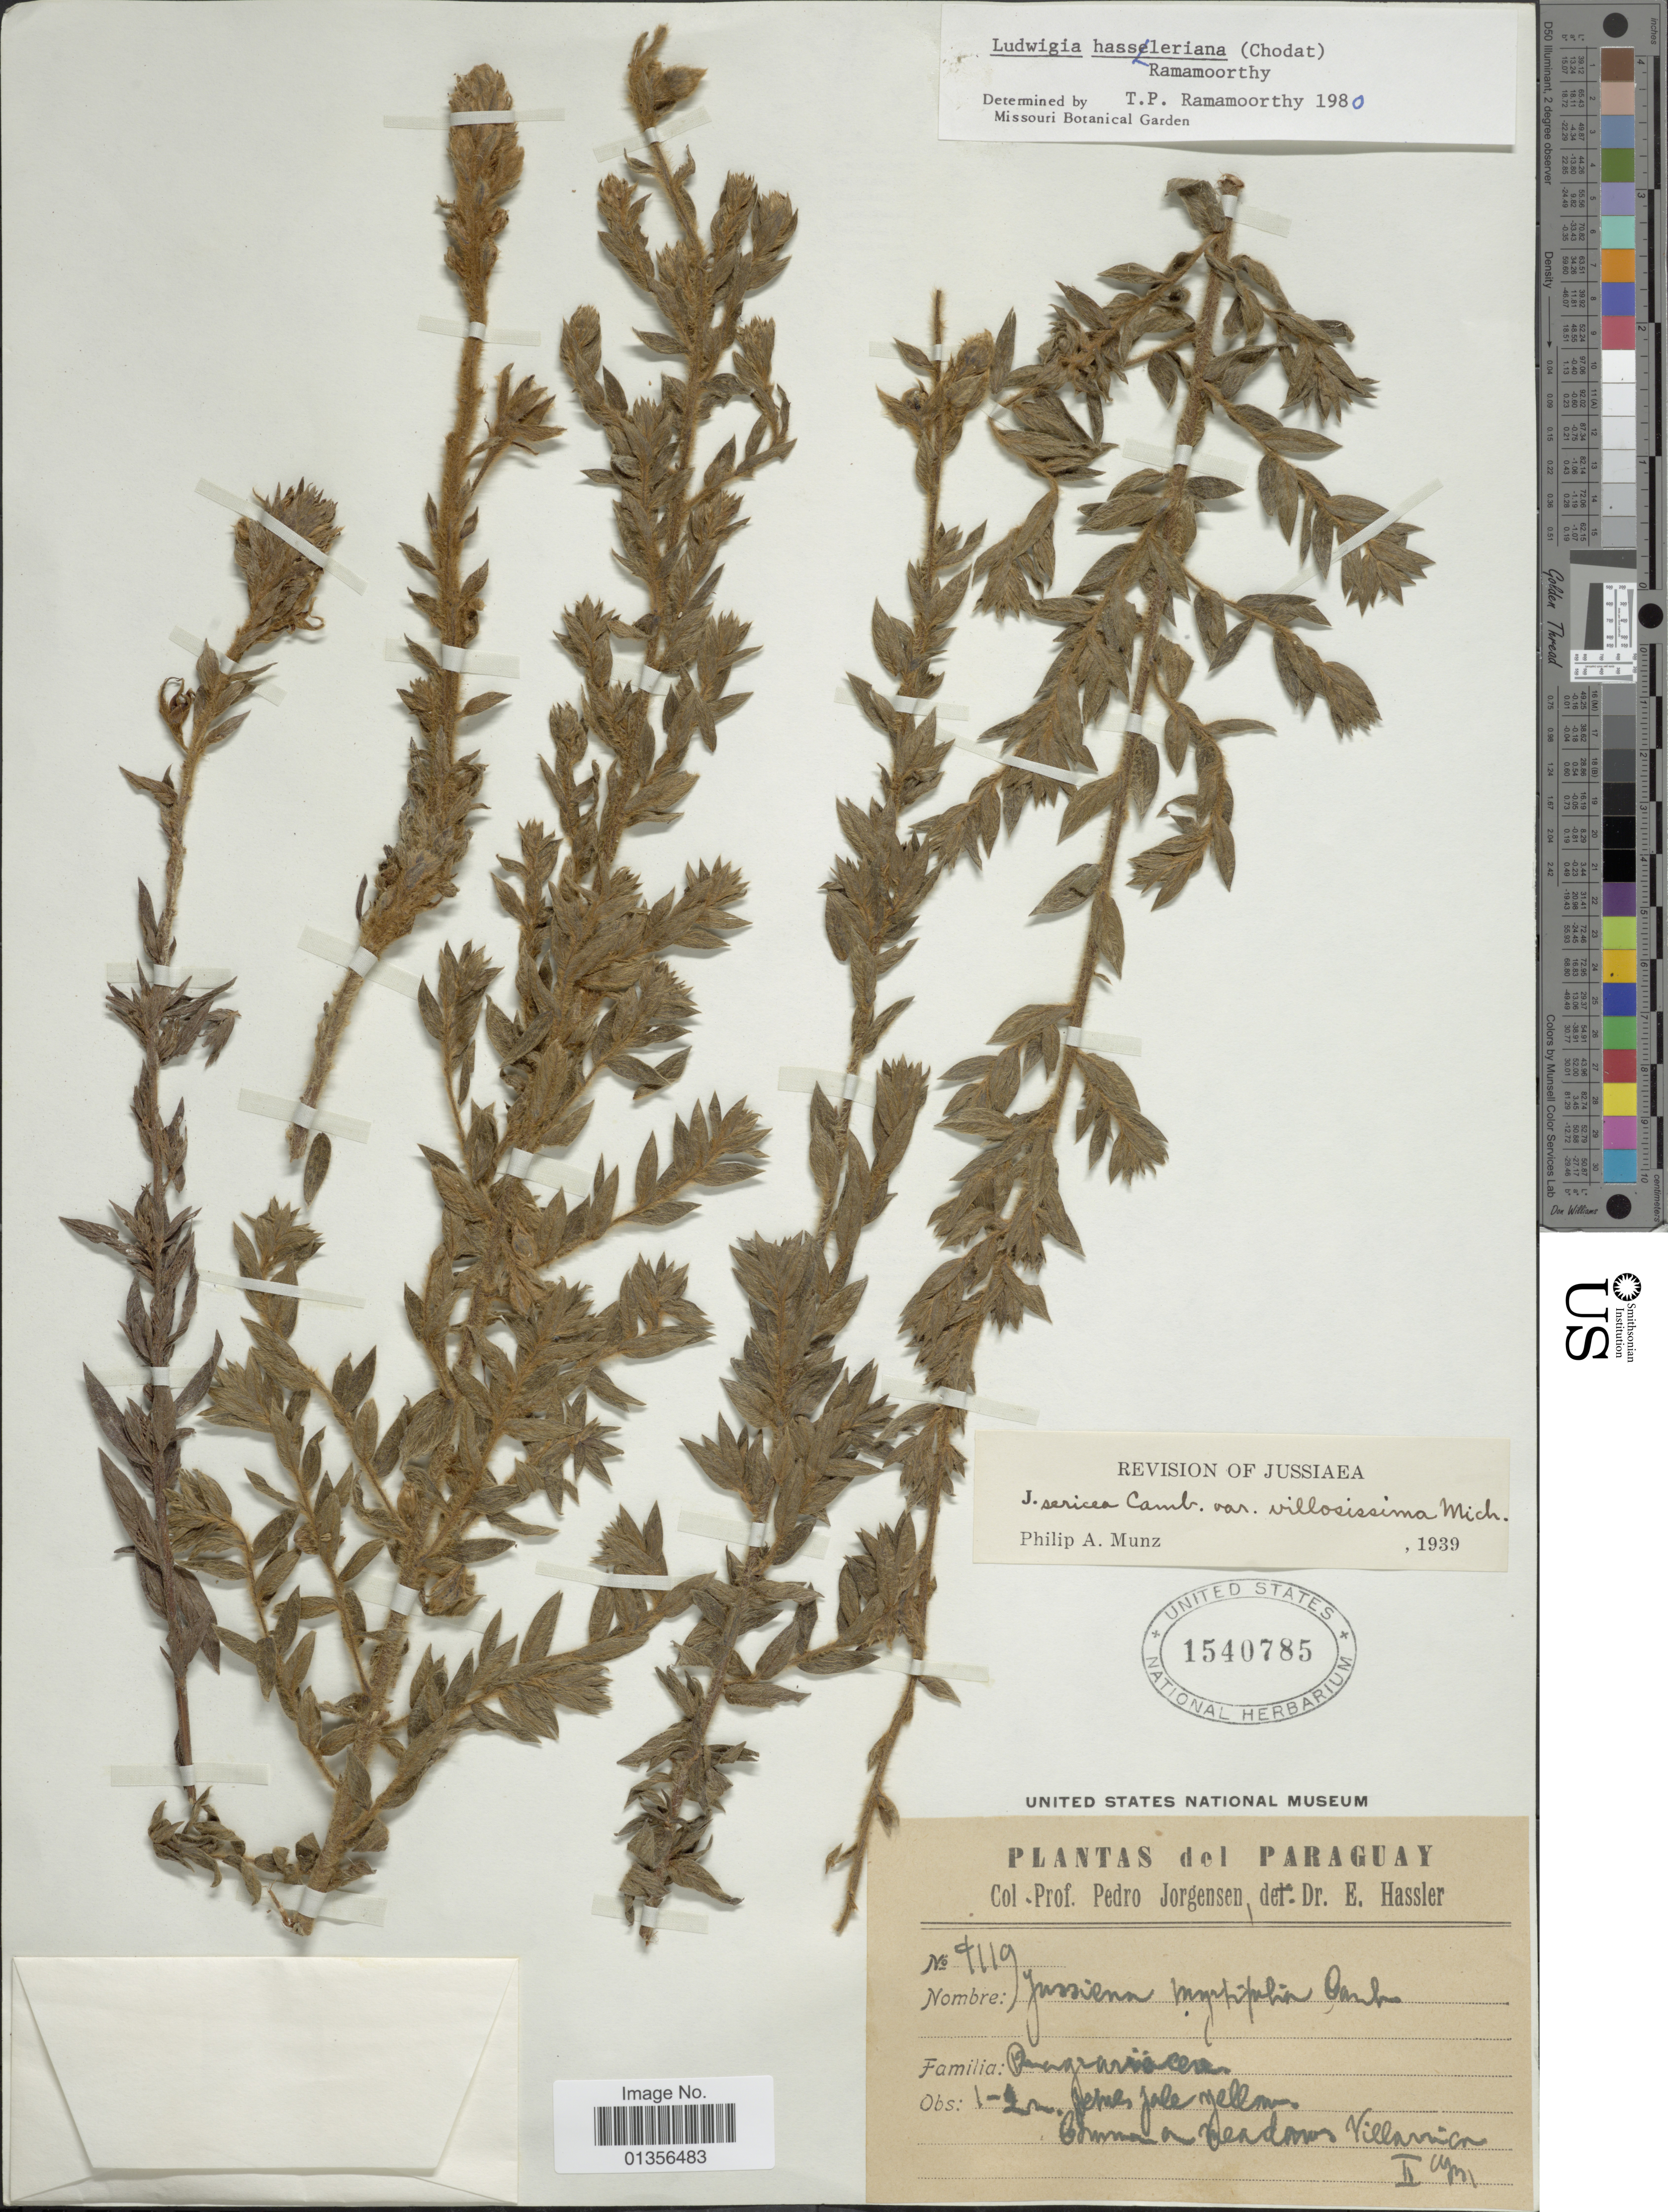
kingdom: Plantae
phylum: Tracheophyta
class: Magnoliopsida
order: Myrtales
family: Onagraceae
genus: Ludwigia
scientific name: Ludwigia hassleriana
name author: (Chodat) Ramamoorthy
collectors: P. Jörgensen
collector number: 4119*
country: Paraguay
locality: On meadows Villarrica.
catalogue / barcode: US 1540785